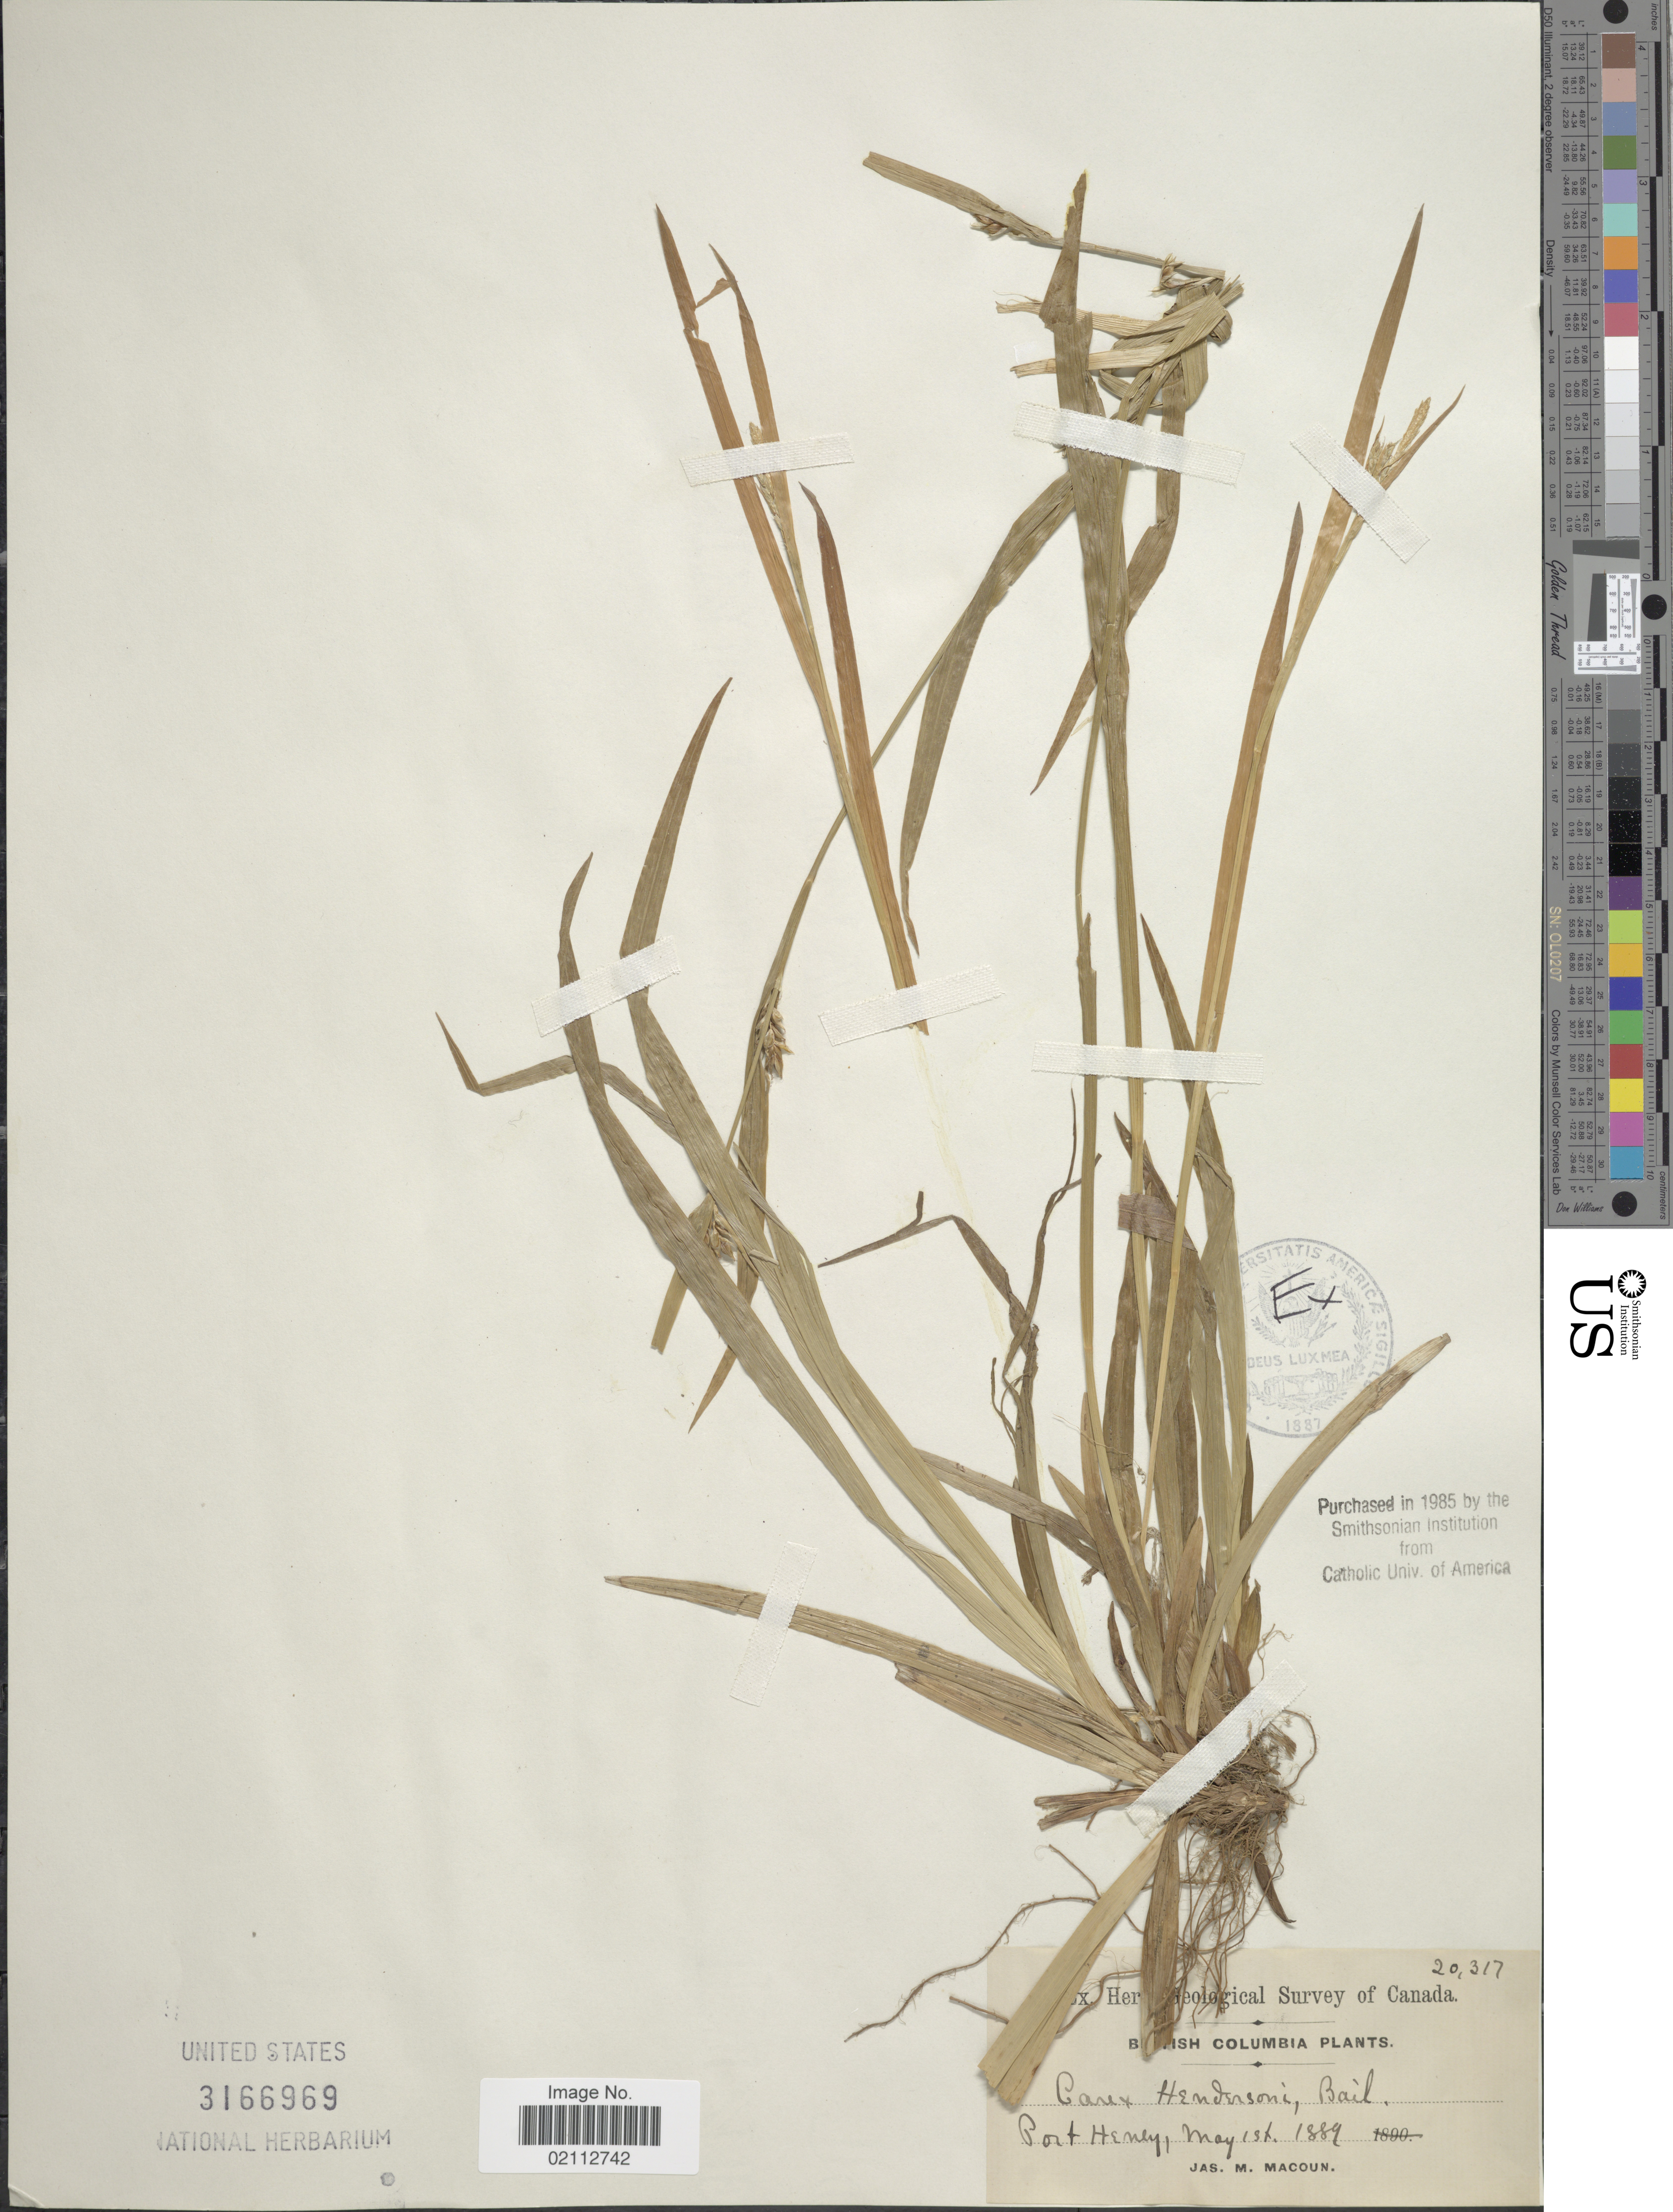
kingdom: Plantae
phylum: Tracheophyta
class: Liliopsida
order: Poales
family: Cyperaceae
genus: Carex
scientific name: Carex hendersonii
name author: L.H. Bailey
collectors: J. M. Macoun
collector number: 20317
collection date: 1889-05-01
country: Canada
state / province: British Columbia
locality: British Columbia. Port Heney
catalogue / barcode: US 3166969